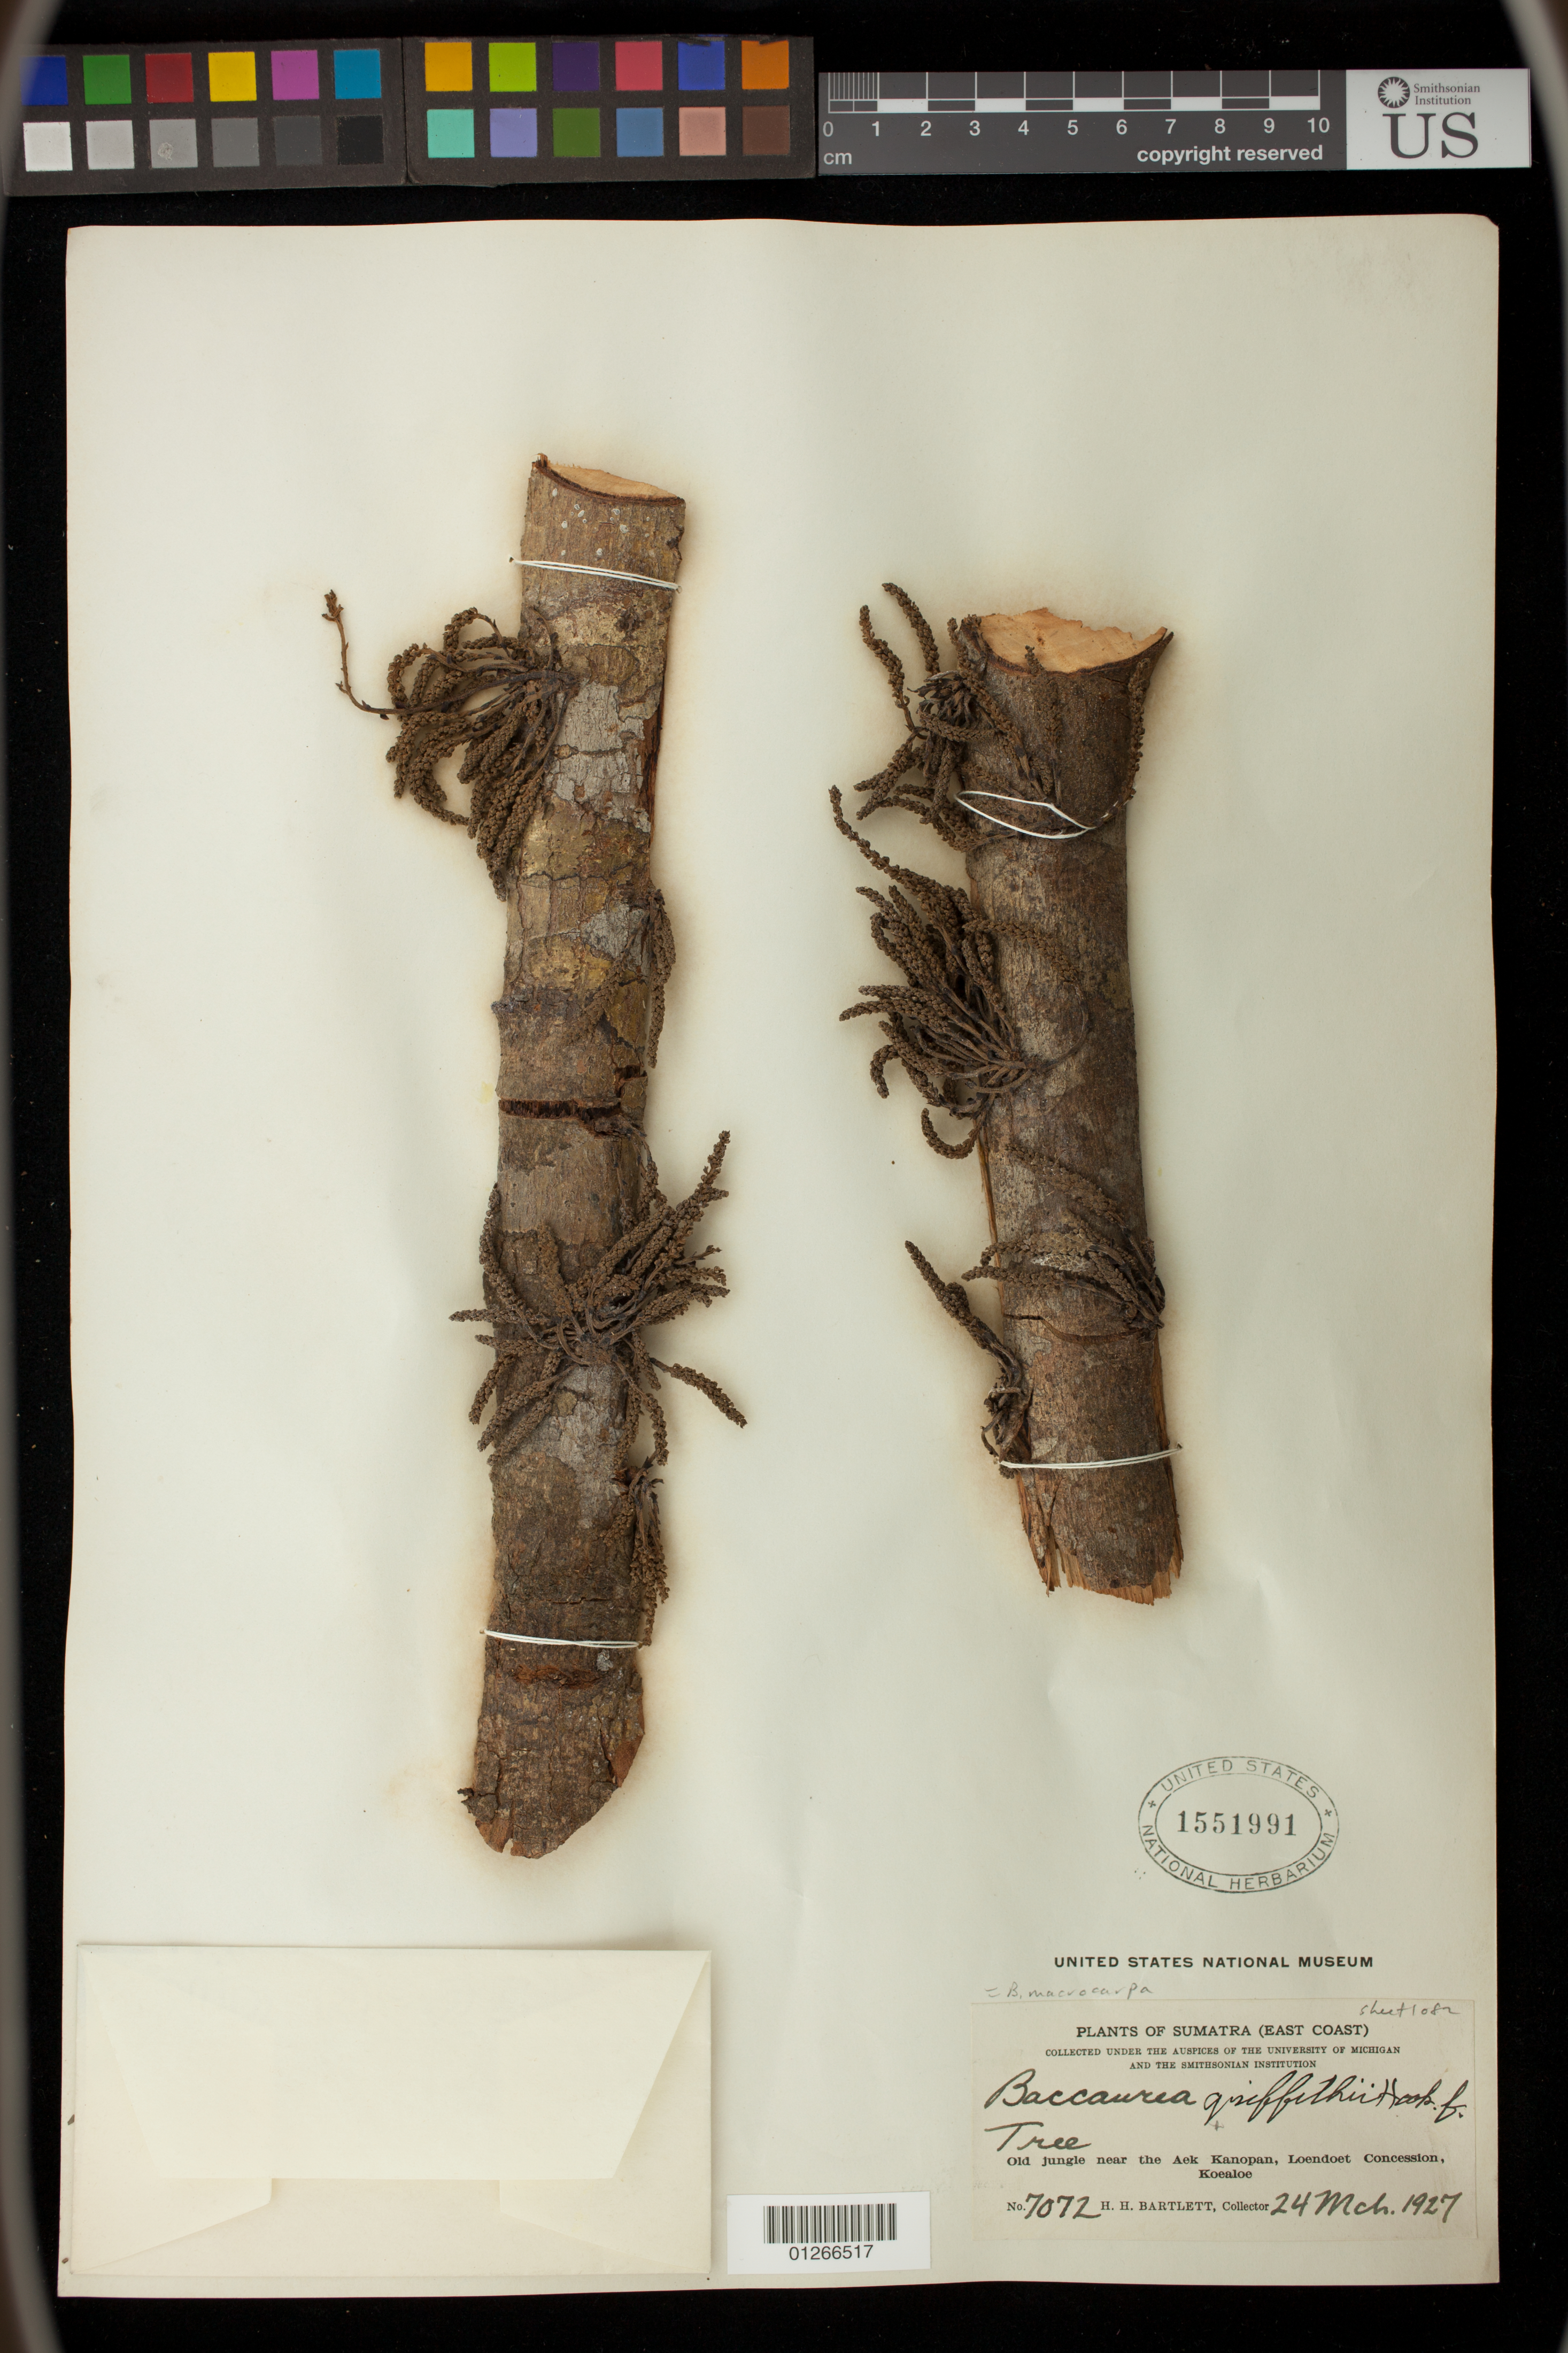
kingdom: Plantae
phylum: Tracheophyta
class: Magnoliopsida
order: Malpighiales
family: Phyllanthaceae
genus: Baccaurea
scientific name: Baccaurea macrocarpa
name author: (Miq.) Müll. Arg.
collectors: H. H. Bartlett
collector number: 7072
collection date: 1927-03-24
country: Indonesia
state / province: Sumatra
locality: Old jungle near the Aek Kanopan, Loendoet Concession, Koealoe.